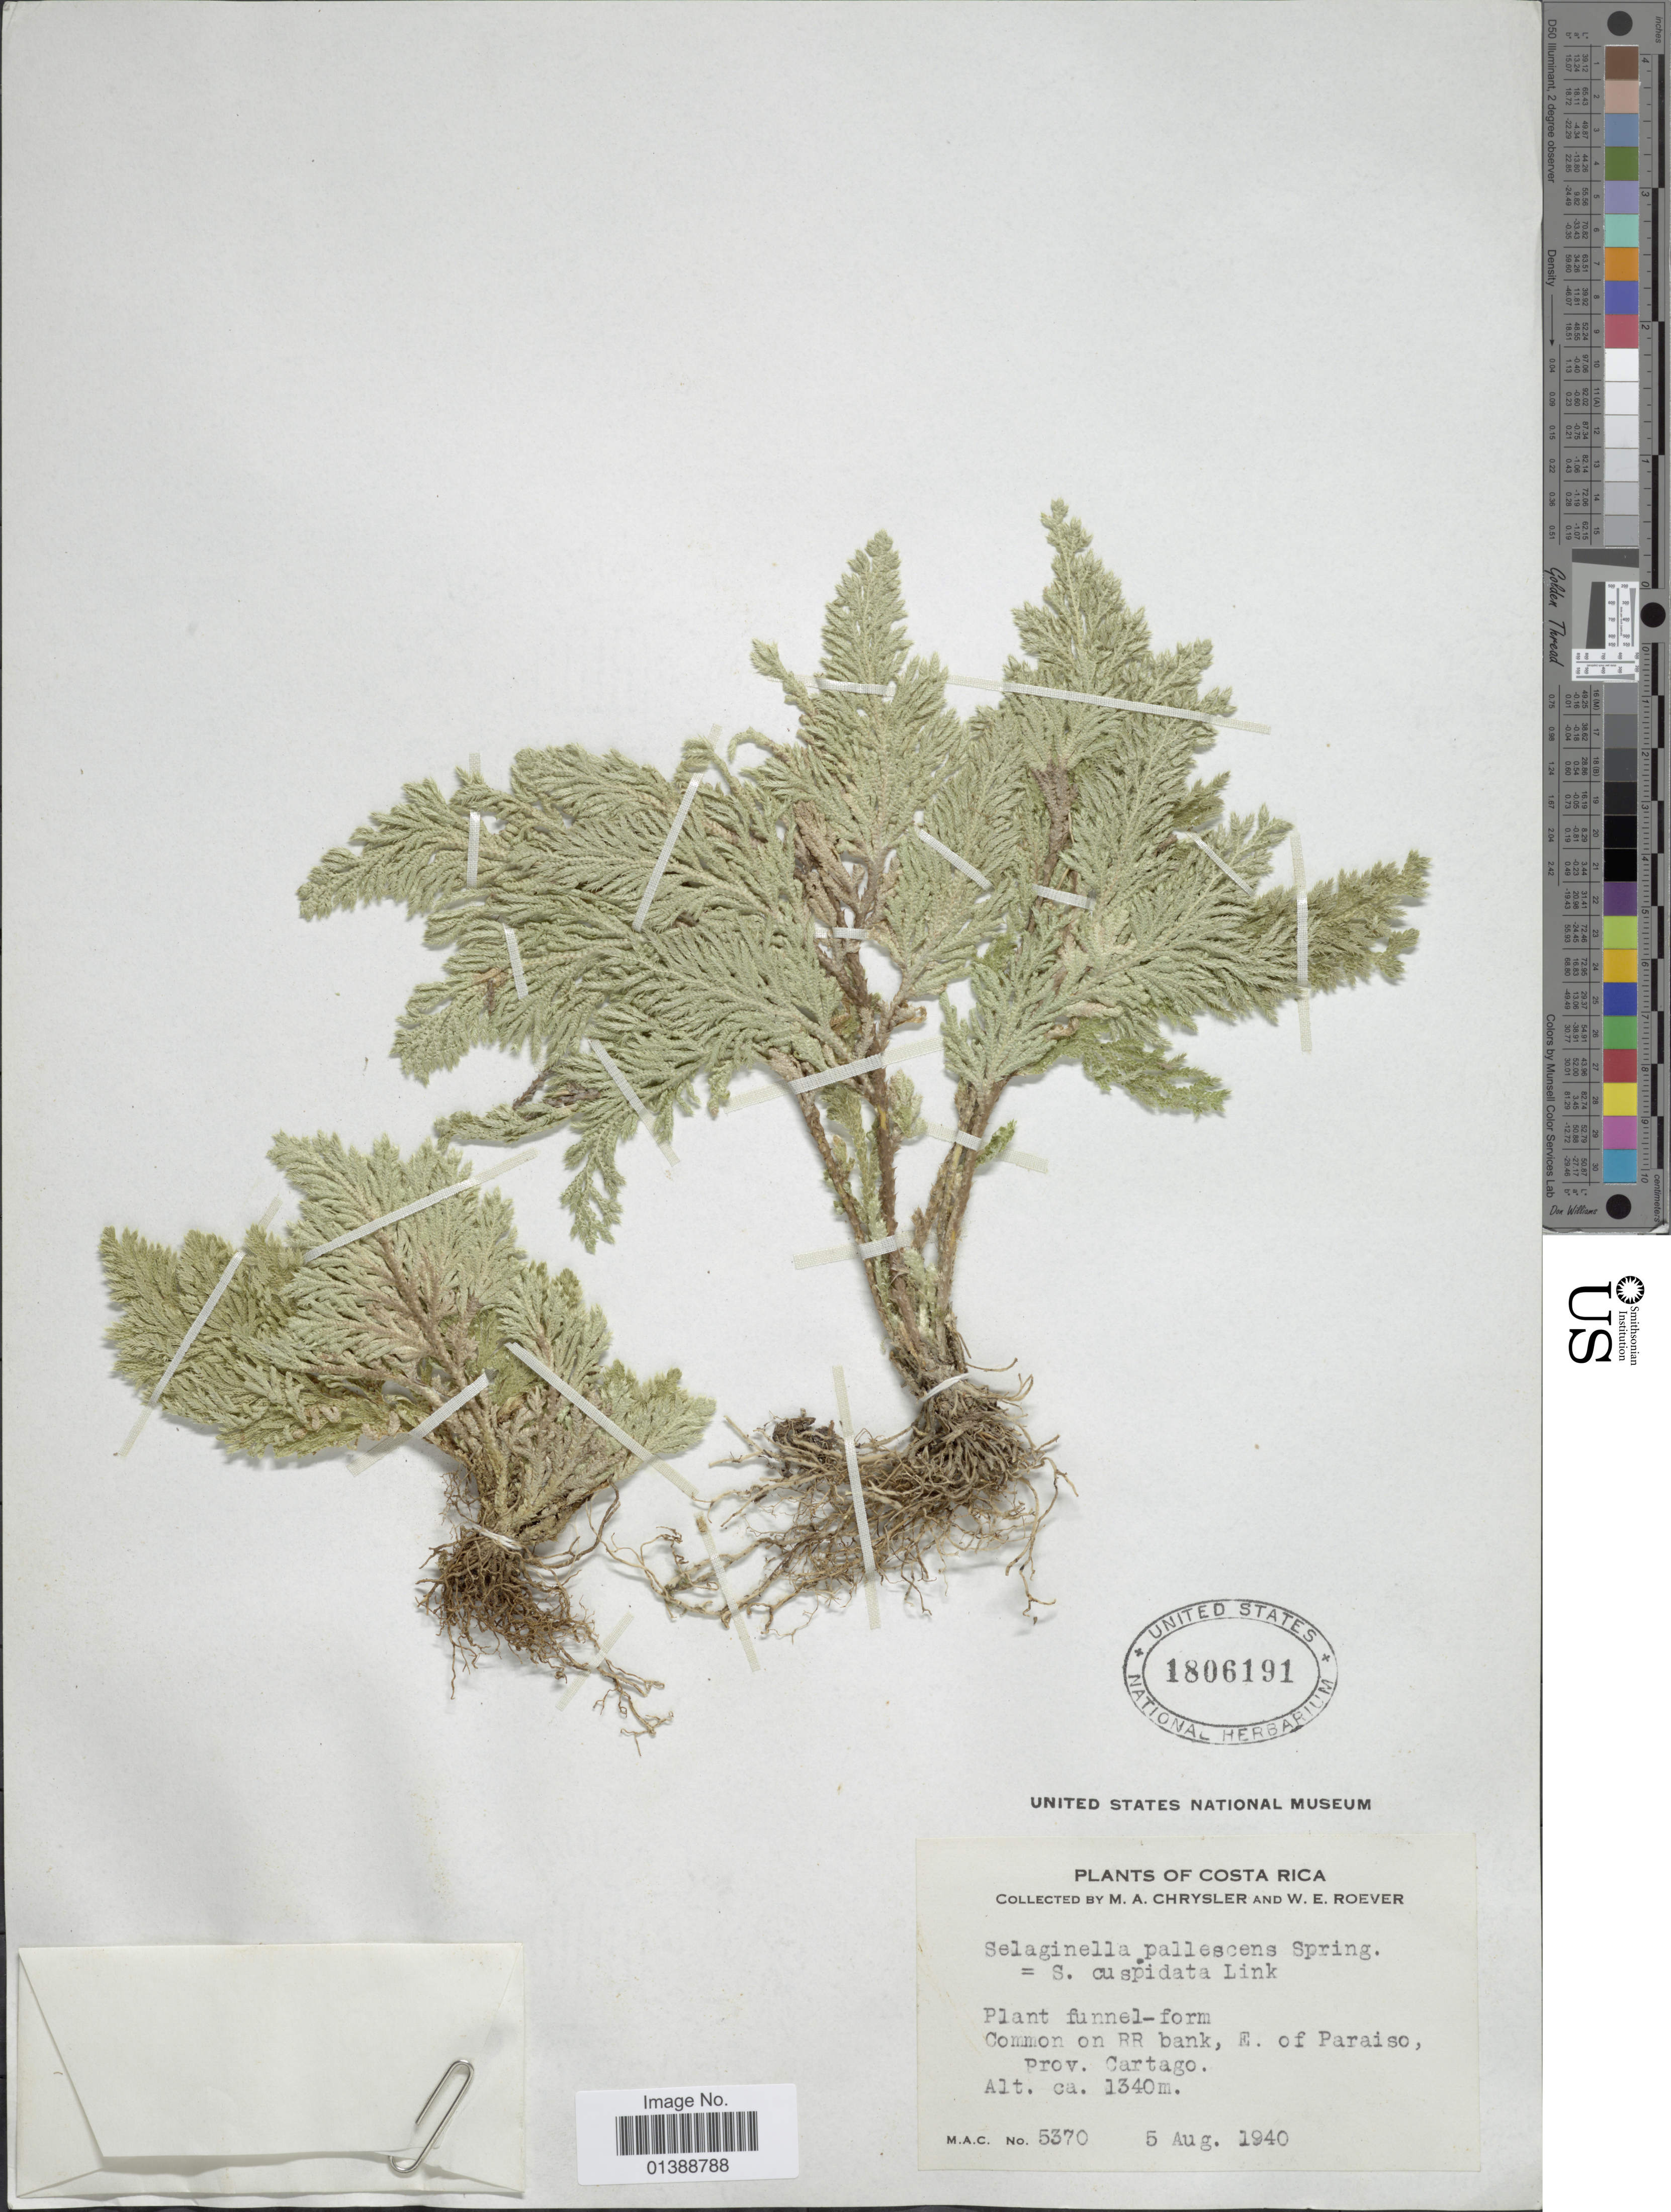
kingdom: Plantae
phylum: Tracheophyta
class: Lycopodiopsida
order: Selaginellales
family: Selaginellaceae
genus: Selaginella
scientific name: Selaginella pallescens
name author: (C. Presl) Spring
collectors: M. A. Chrysler & W. Roever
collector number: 5370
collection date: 1940-08-05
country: Costa Rica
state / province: Cartago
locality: E of Paraiso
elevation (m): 1340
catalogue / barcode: US 1806191